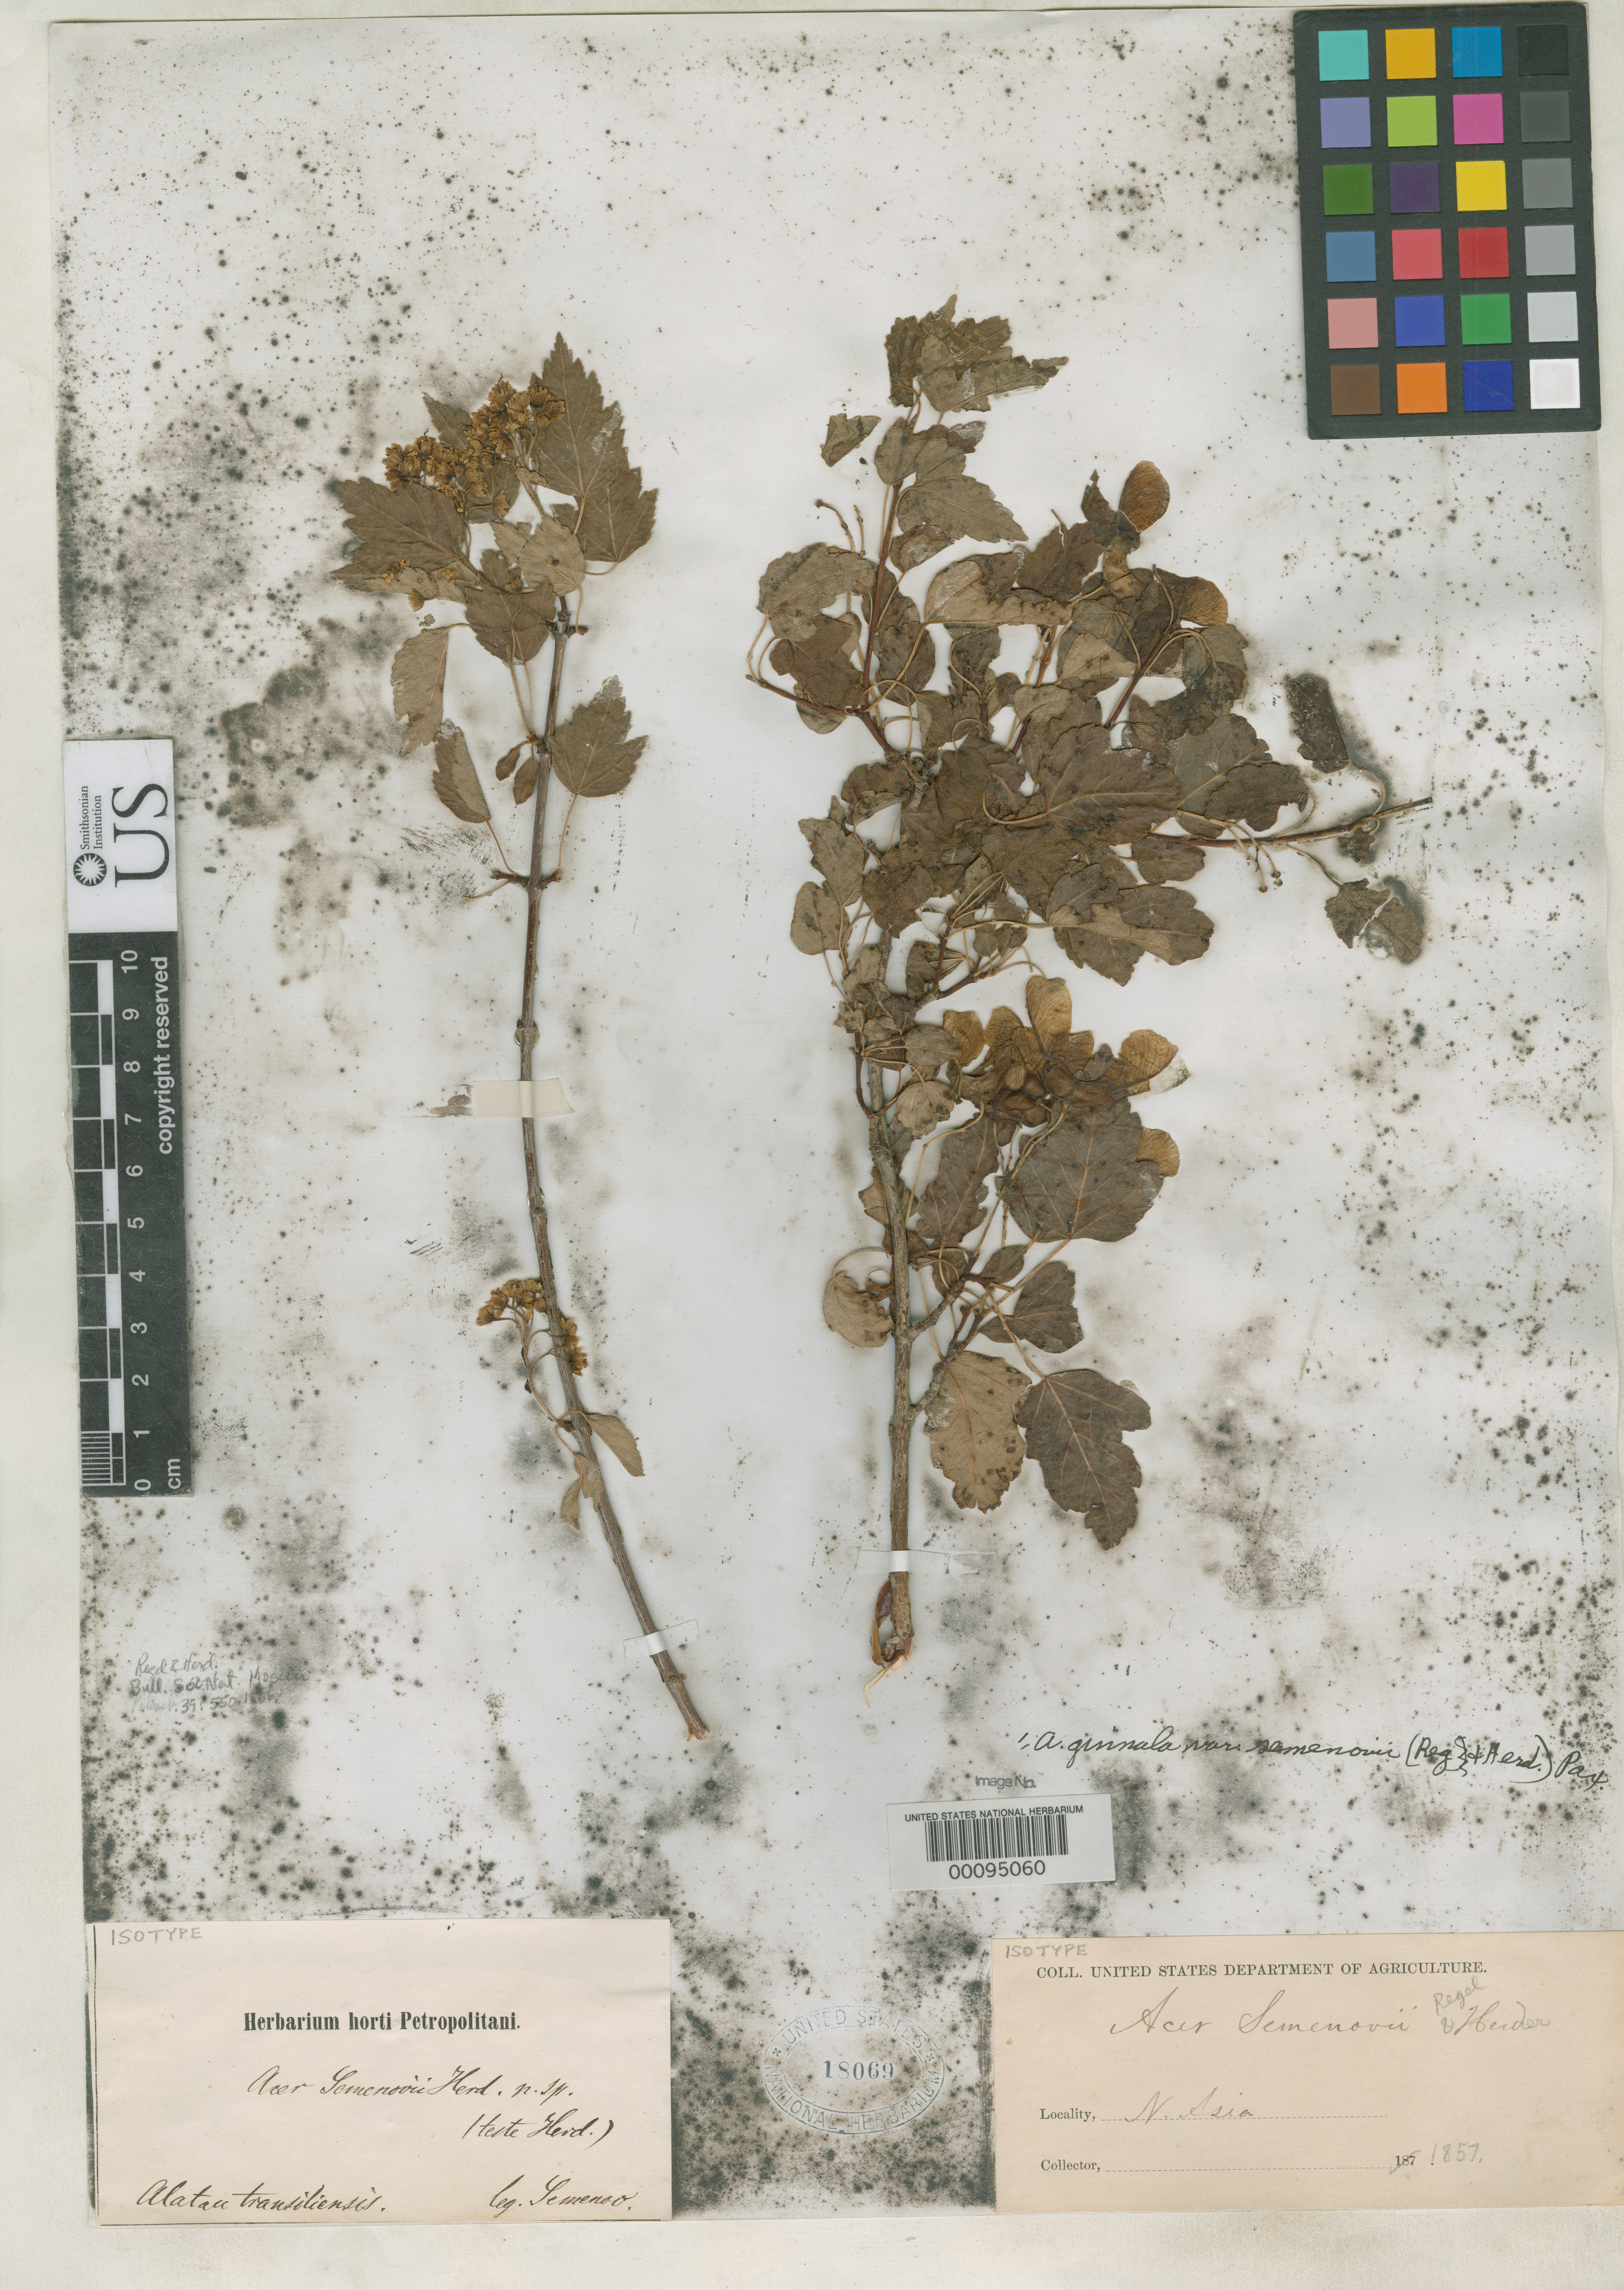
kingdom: Plantae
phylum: Tracheophyta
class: Magnoliopsida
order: Sapindales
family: Sapindaceae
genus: Acer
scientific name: Acer semenovii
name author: Regel & Herder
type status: Isotype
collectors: P. P. Semenov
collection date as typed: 1857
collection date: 1857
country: Russian Federation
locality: Alatau Transiliensis.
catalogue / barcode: US 18069